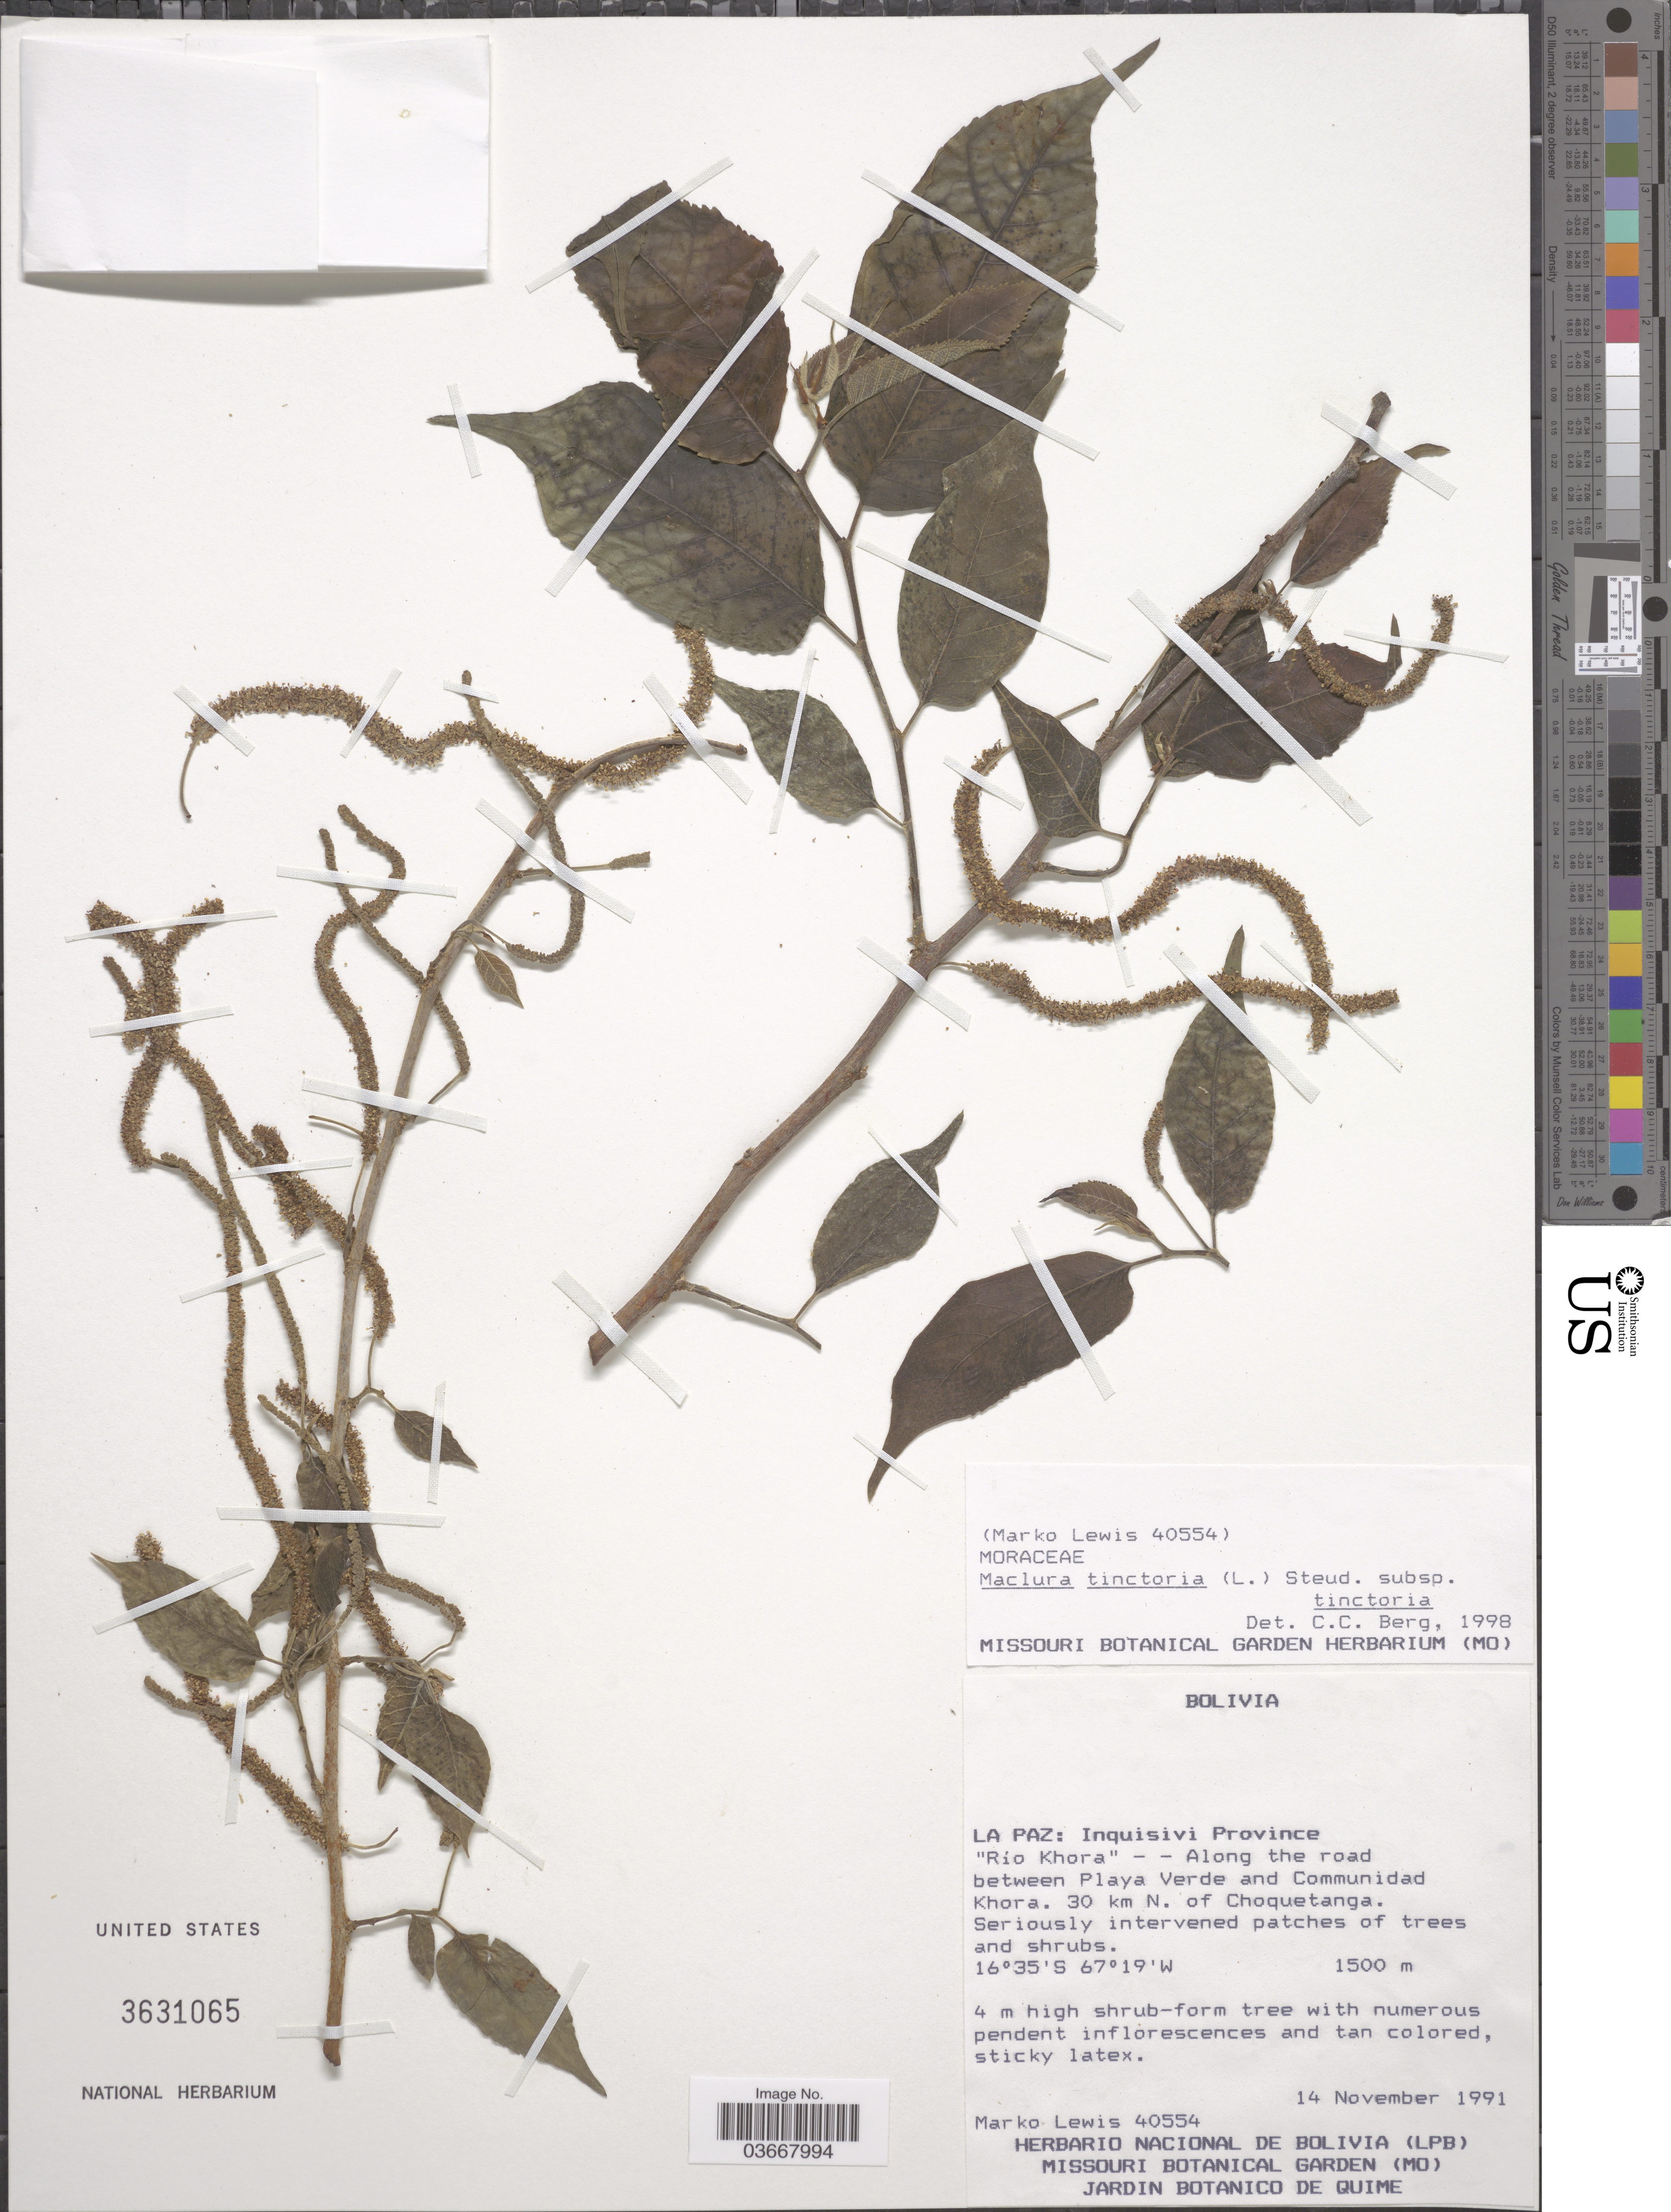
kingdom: Plantae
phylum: Tracheophyta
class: Magnoliopsida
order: Rosales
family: Moraceae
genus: Maclura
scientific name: Maclura tinctoria subsp. tinctoria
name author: (L.) D. Don ex Steud.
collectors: M. A. Lewis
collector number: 40554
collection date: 1991-11-14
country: Bolivia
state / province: La Paz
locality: Inquisivi Province. "Rio Khora" - - Along the road between Playa Verde and Communidad Khora. 30 km N. of Choquetanga.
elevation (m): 1500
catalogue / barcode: US 3631065